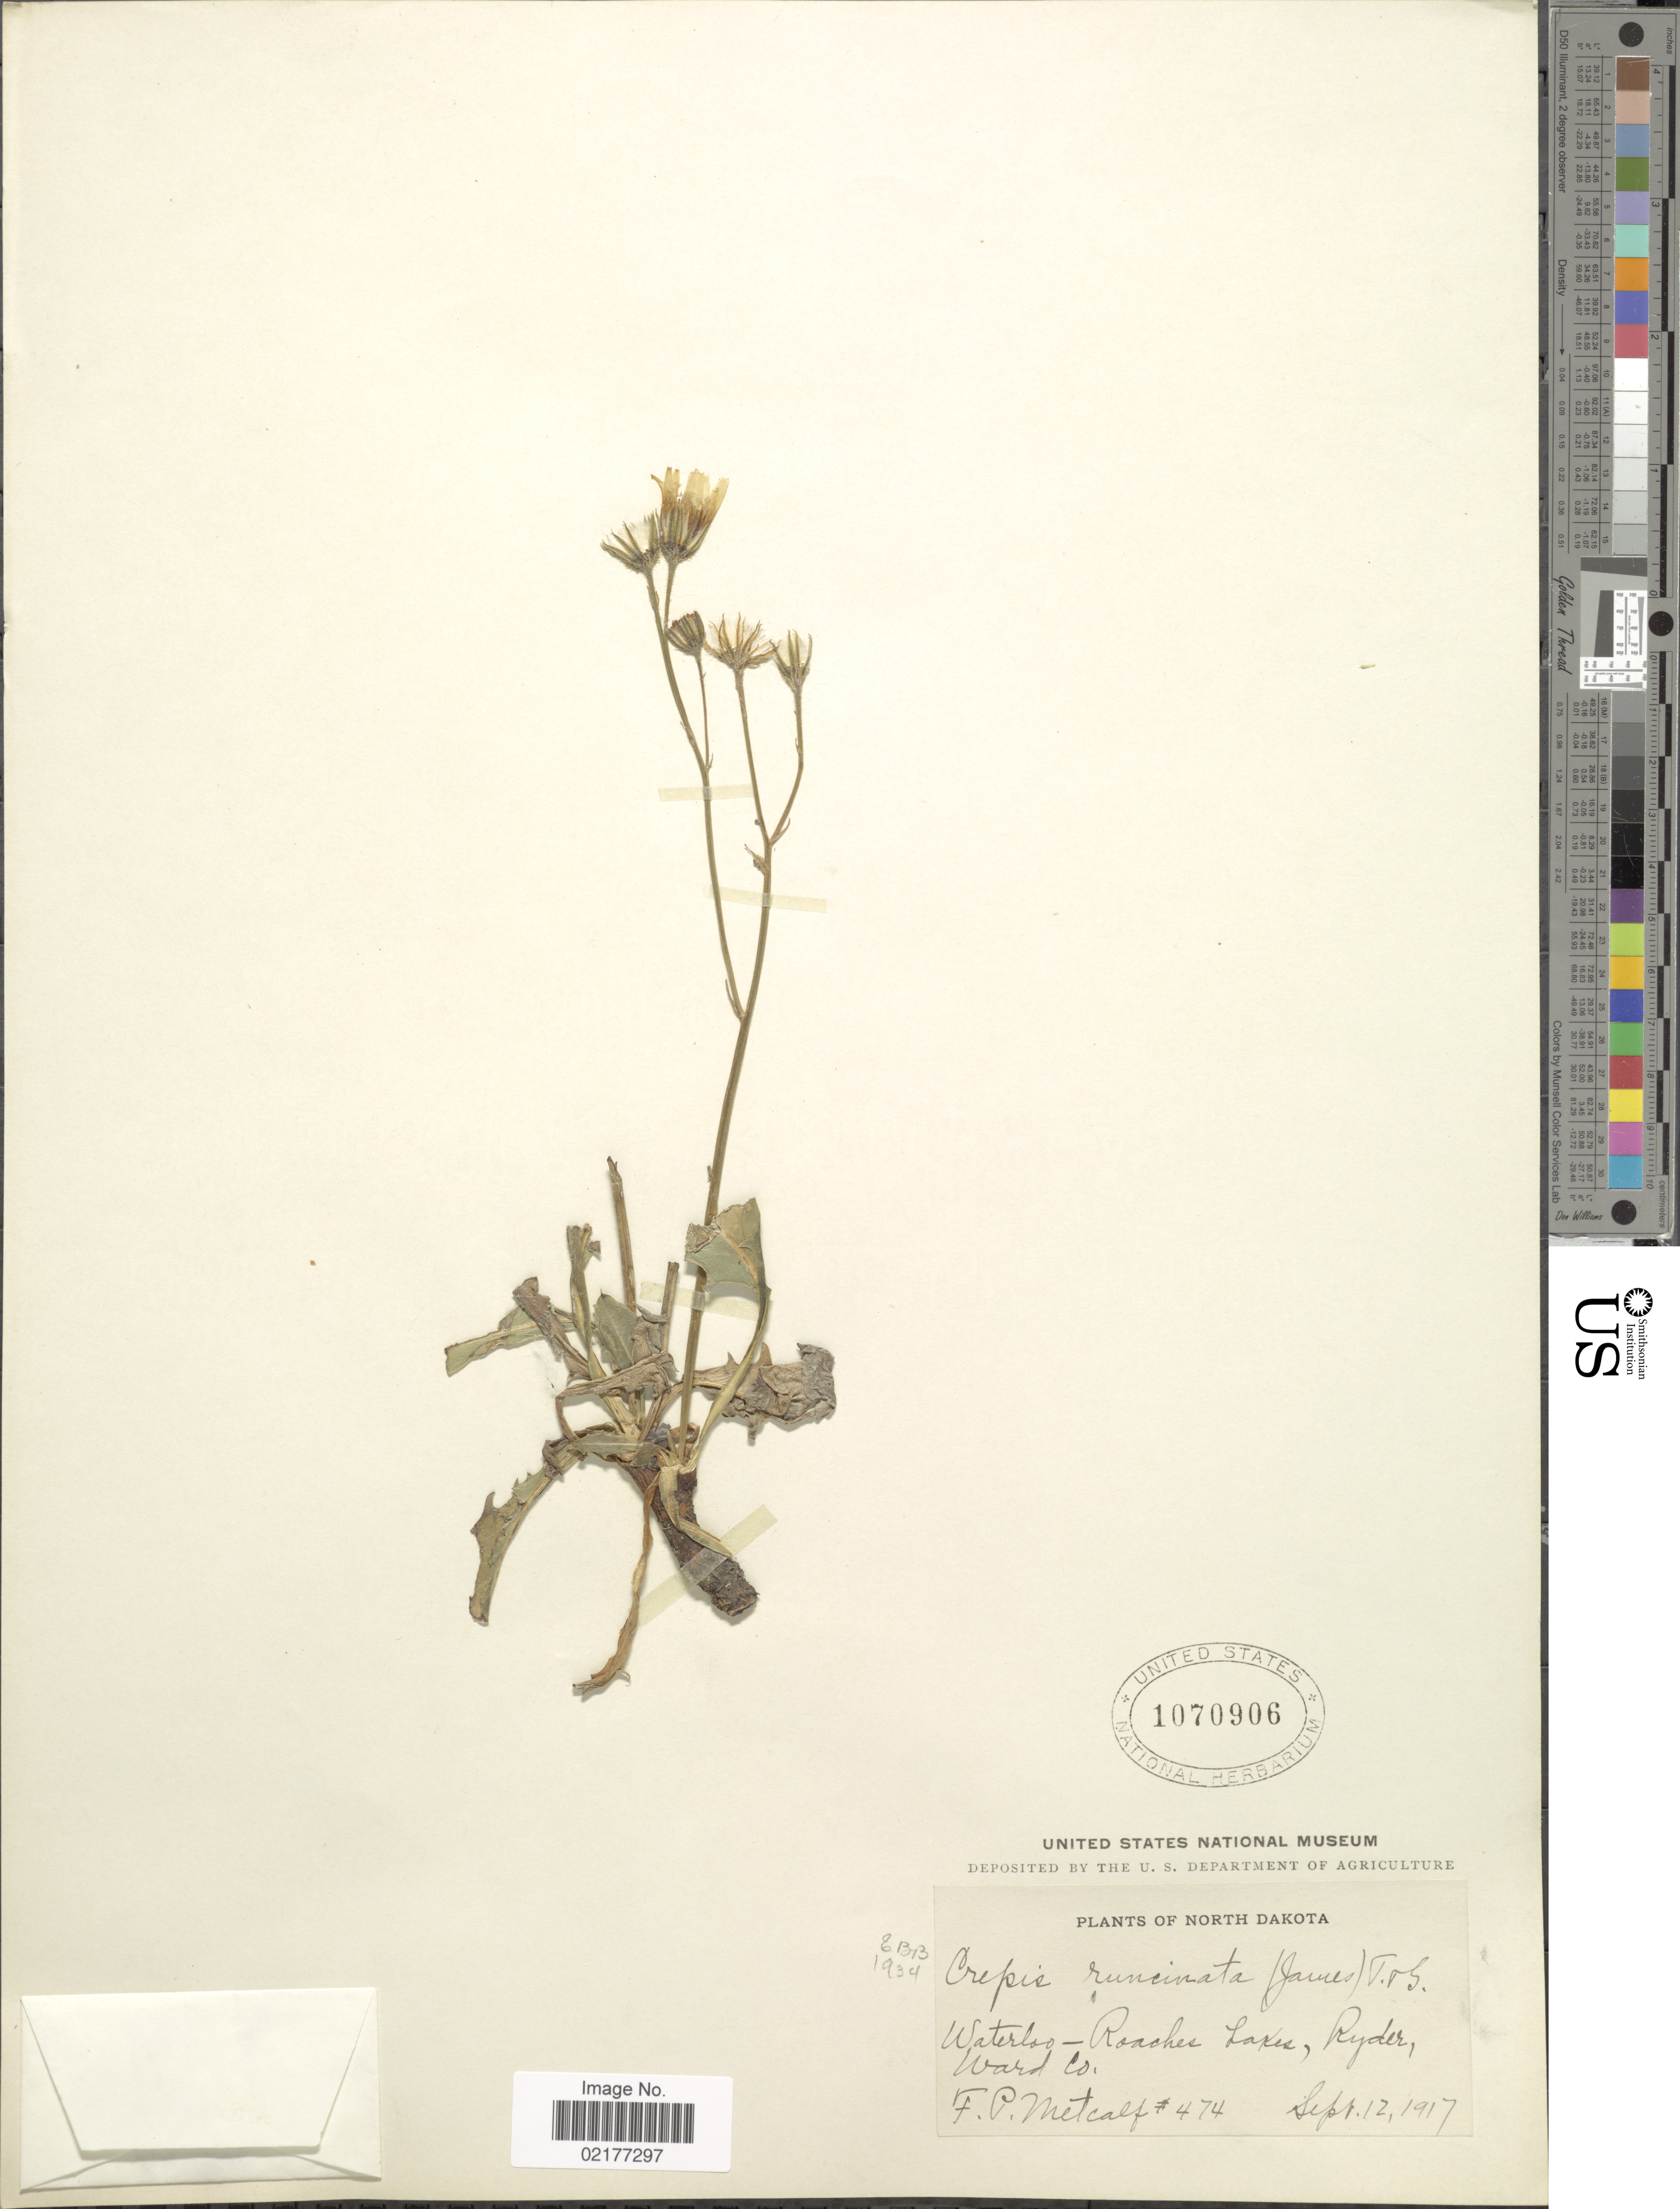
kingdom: Plantae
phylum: Tracheophyta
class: Magnoliopsida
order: Asterales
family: Asteraceae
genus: Crepis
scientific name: Crepis runcinata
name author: Torr. & A. Gray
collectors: F. Metcalf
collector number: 474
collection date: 1917-09-12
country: United States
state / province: North Dakota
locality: Waterloo, Roaches Lakes, Ruder, Ward Co.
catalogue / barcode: US 1070906